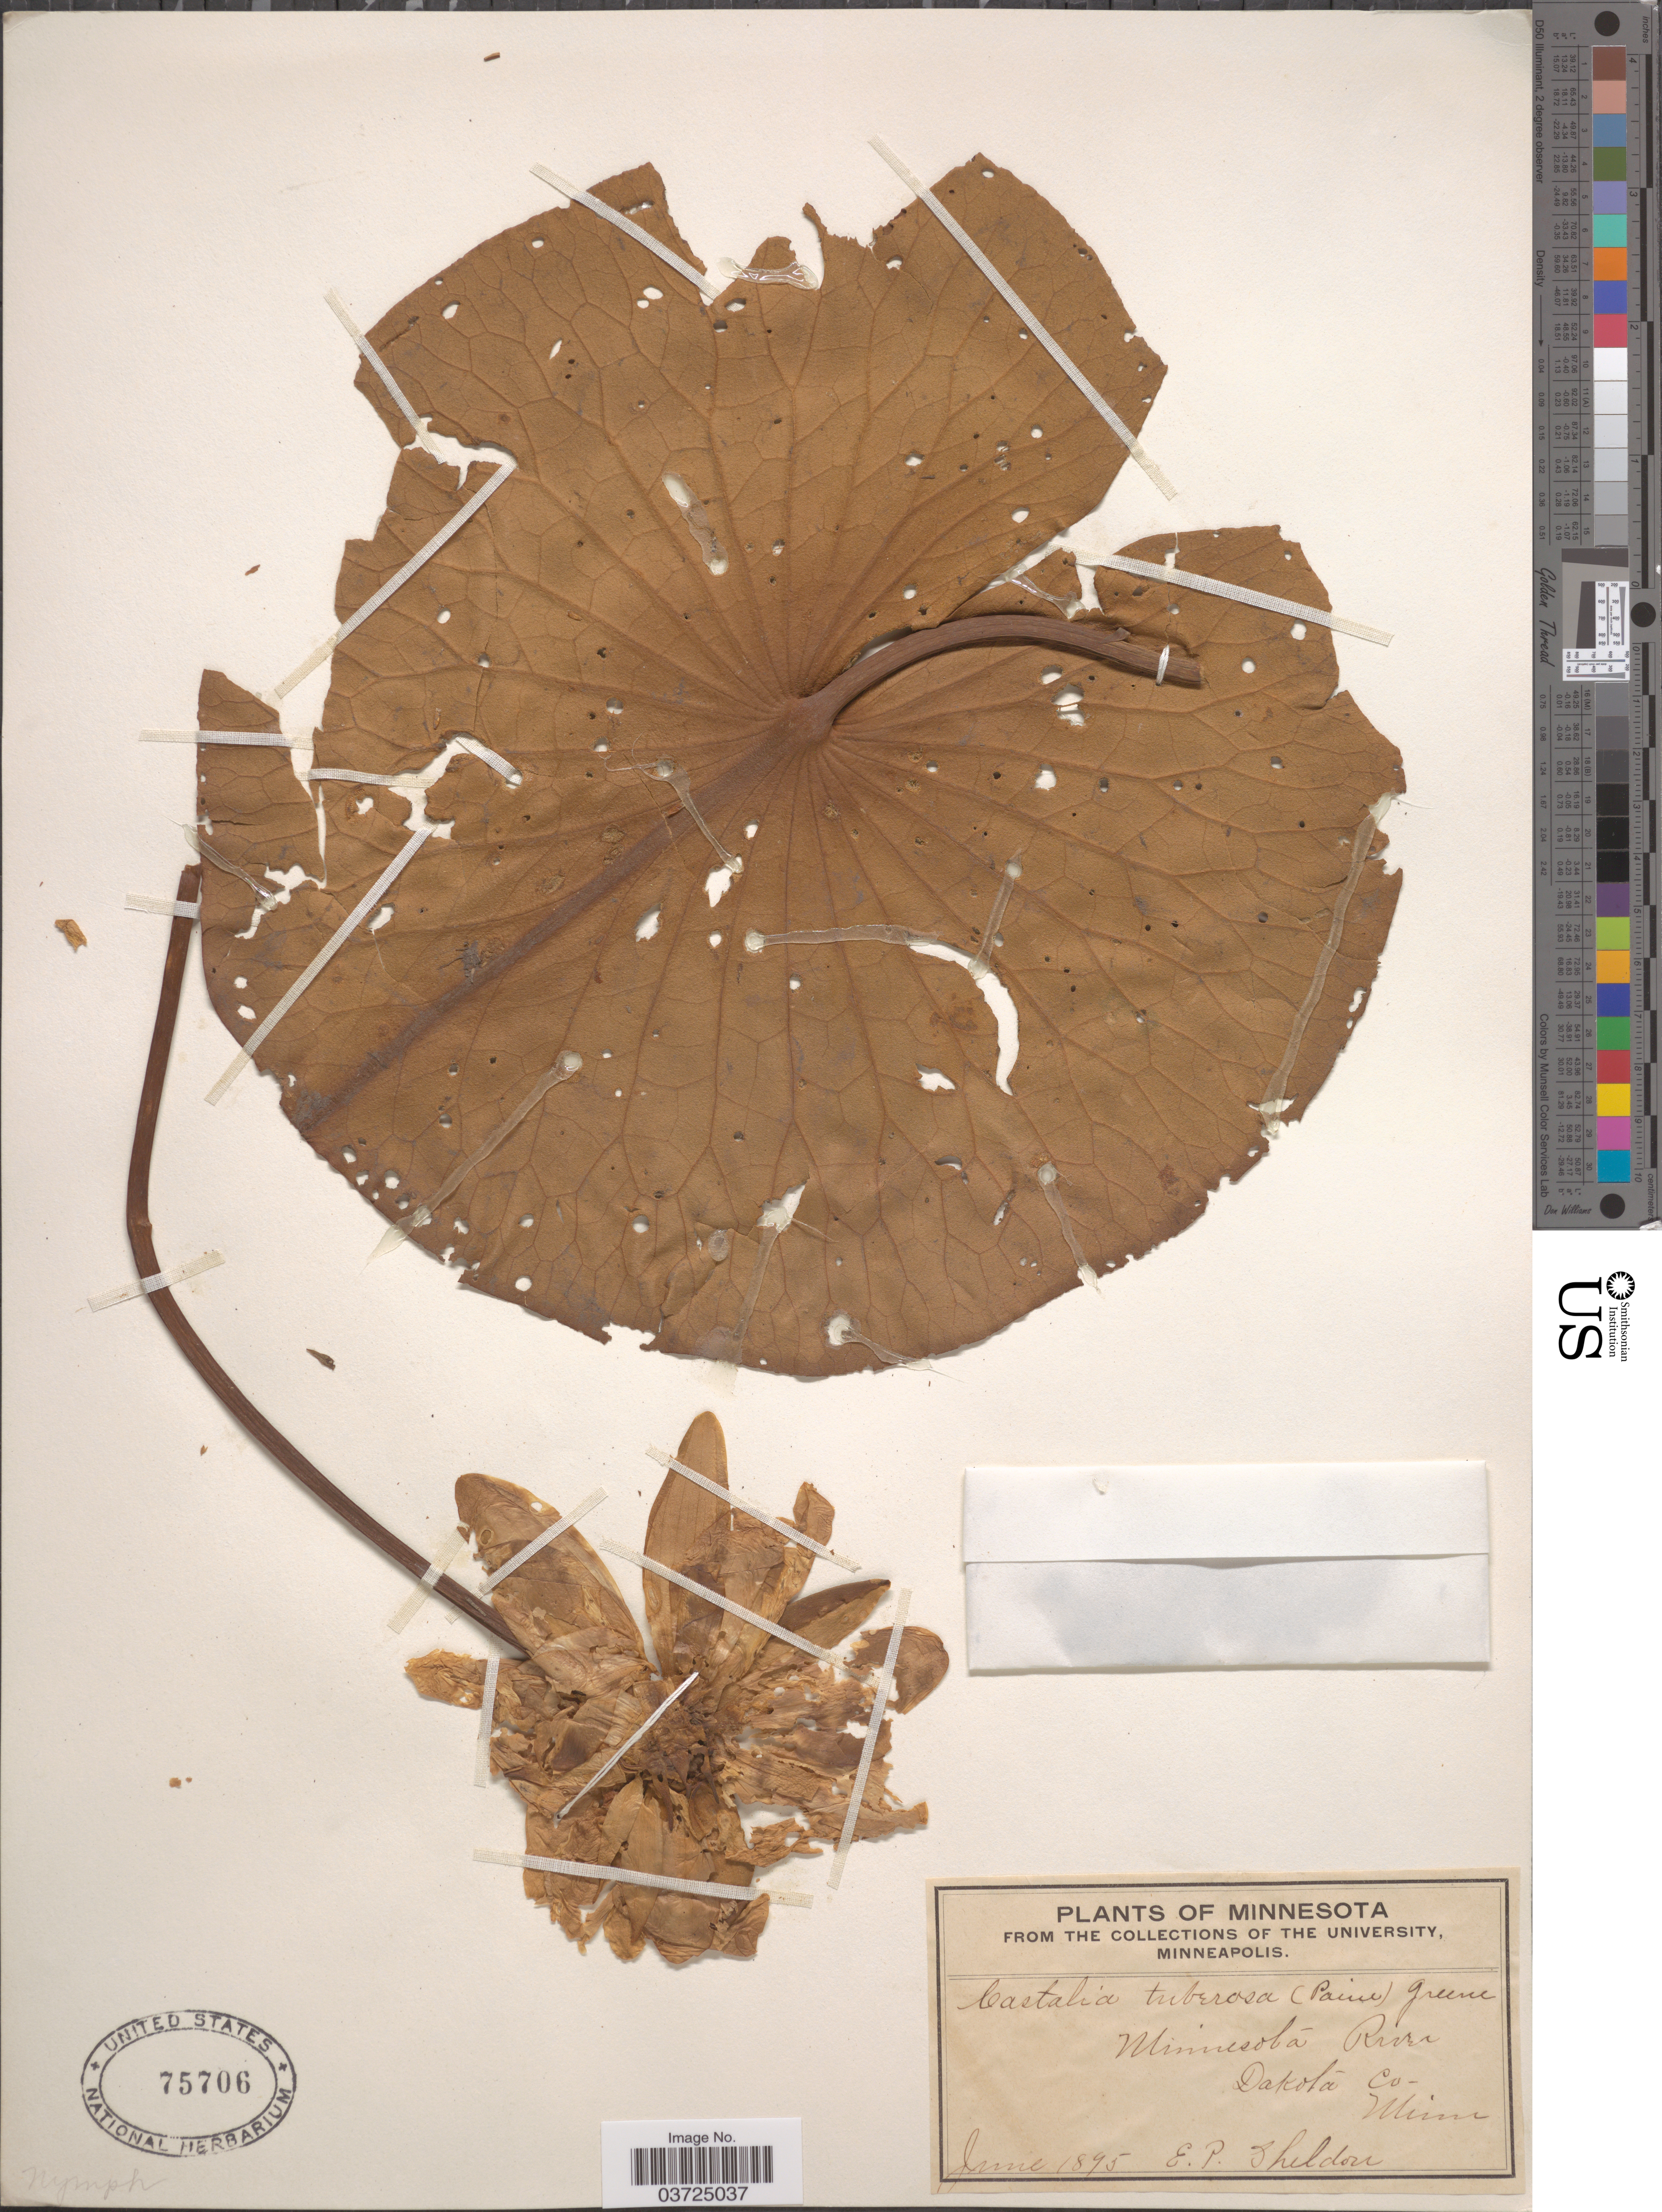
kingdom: Plantae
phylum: Tracheophyta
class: Magnoliopsida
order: Nymphaeales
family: Nymphaeaceae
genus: Nymphaea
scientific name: Nymphaea tuberosa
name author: Paine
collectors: E. P. Sheldon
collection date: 1895-06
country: United States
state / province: Minnesota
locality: Minnesota River. Dakota Co.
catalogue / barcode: US 75706